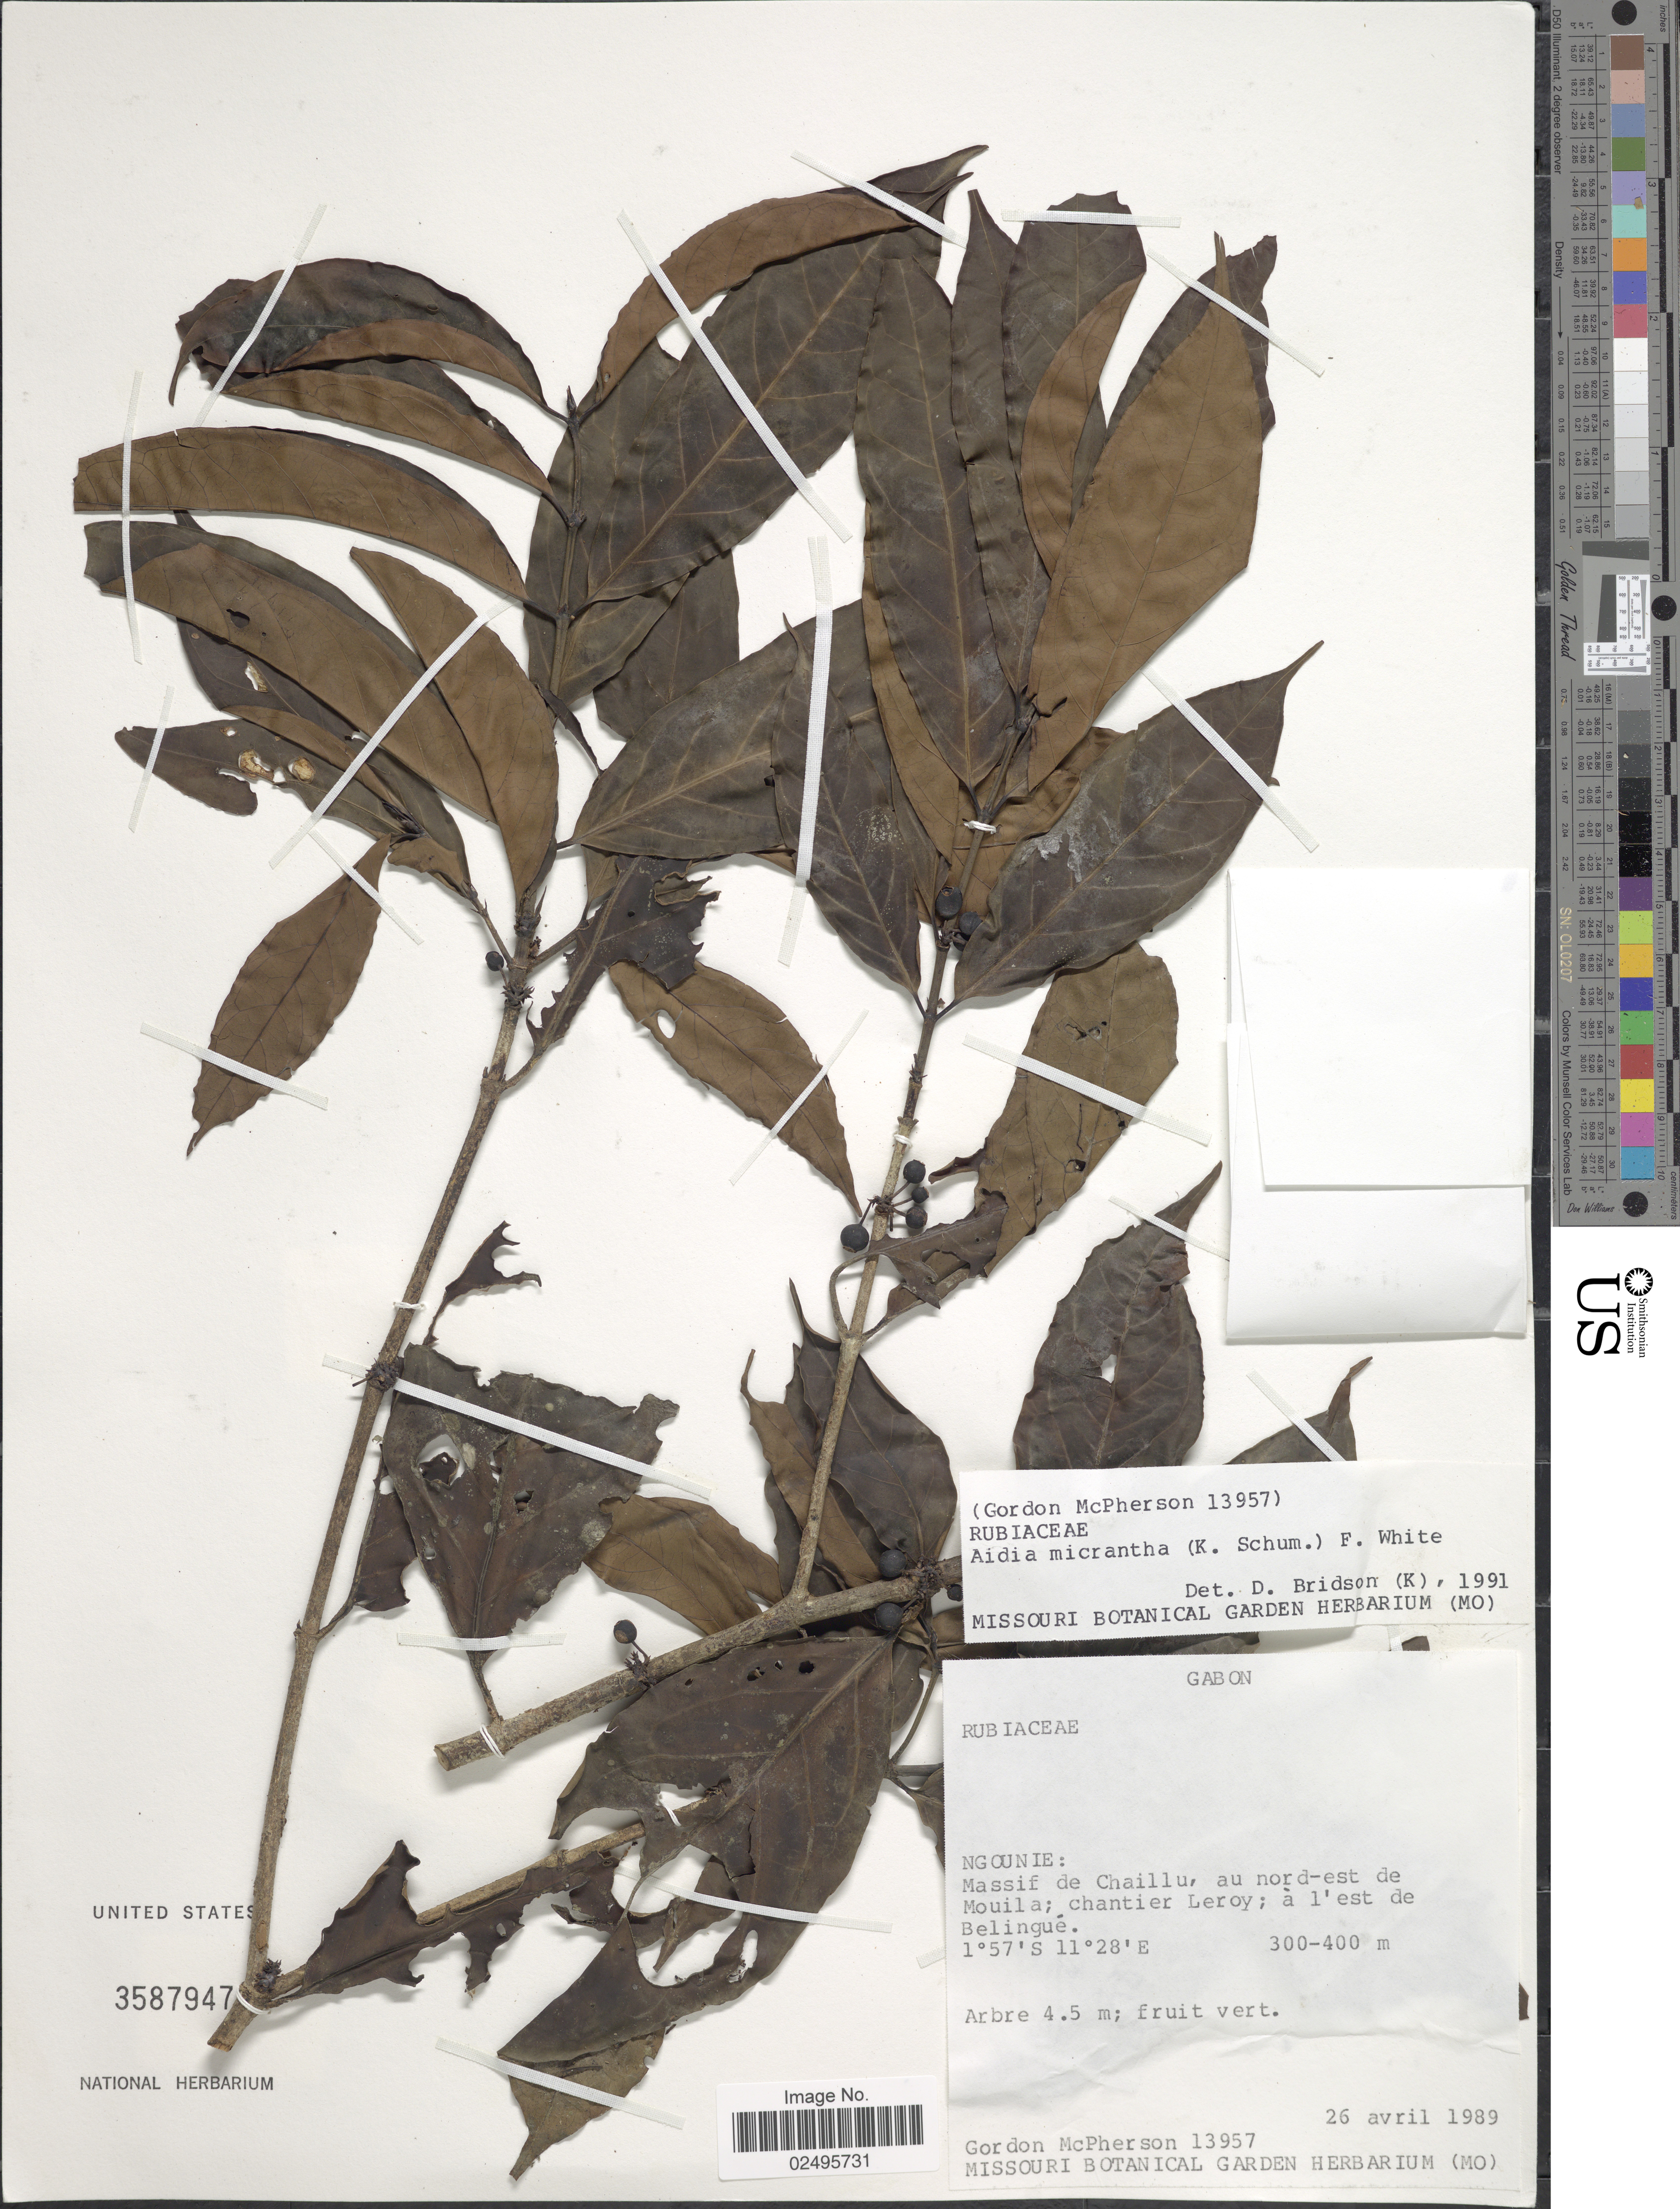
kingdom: Plantae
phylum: Tracheophyta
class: Magnoliopsida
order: Gentianales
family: Rubiaceae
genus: Aidia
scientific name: Aidia micrantha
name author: (K. Schum.) Bullock ex F. White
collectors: G. McPherson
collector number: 13957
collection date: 1989-04-26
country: Gabon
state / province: Ngounie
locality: Massif de Chaillu, au nord-est de Mouila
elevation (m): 300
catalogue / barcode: US 3587947